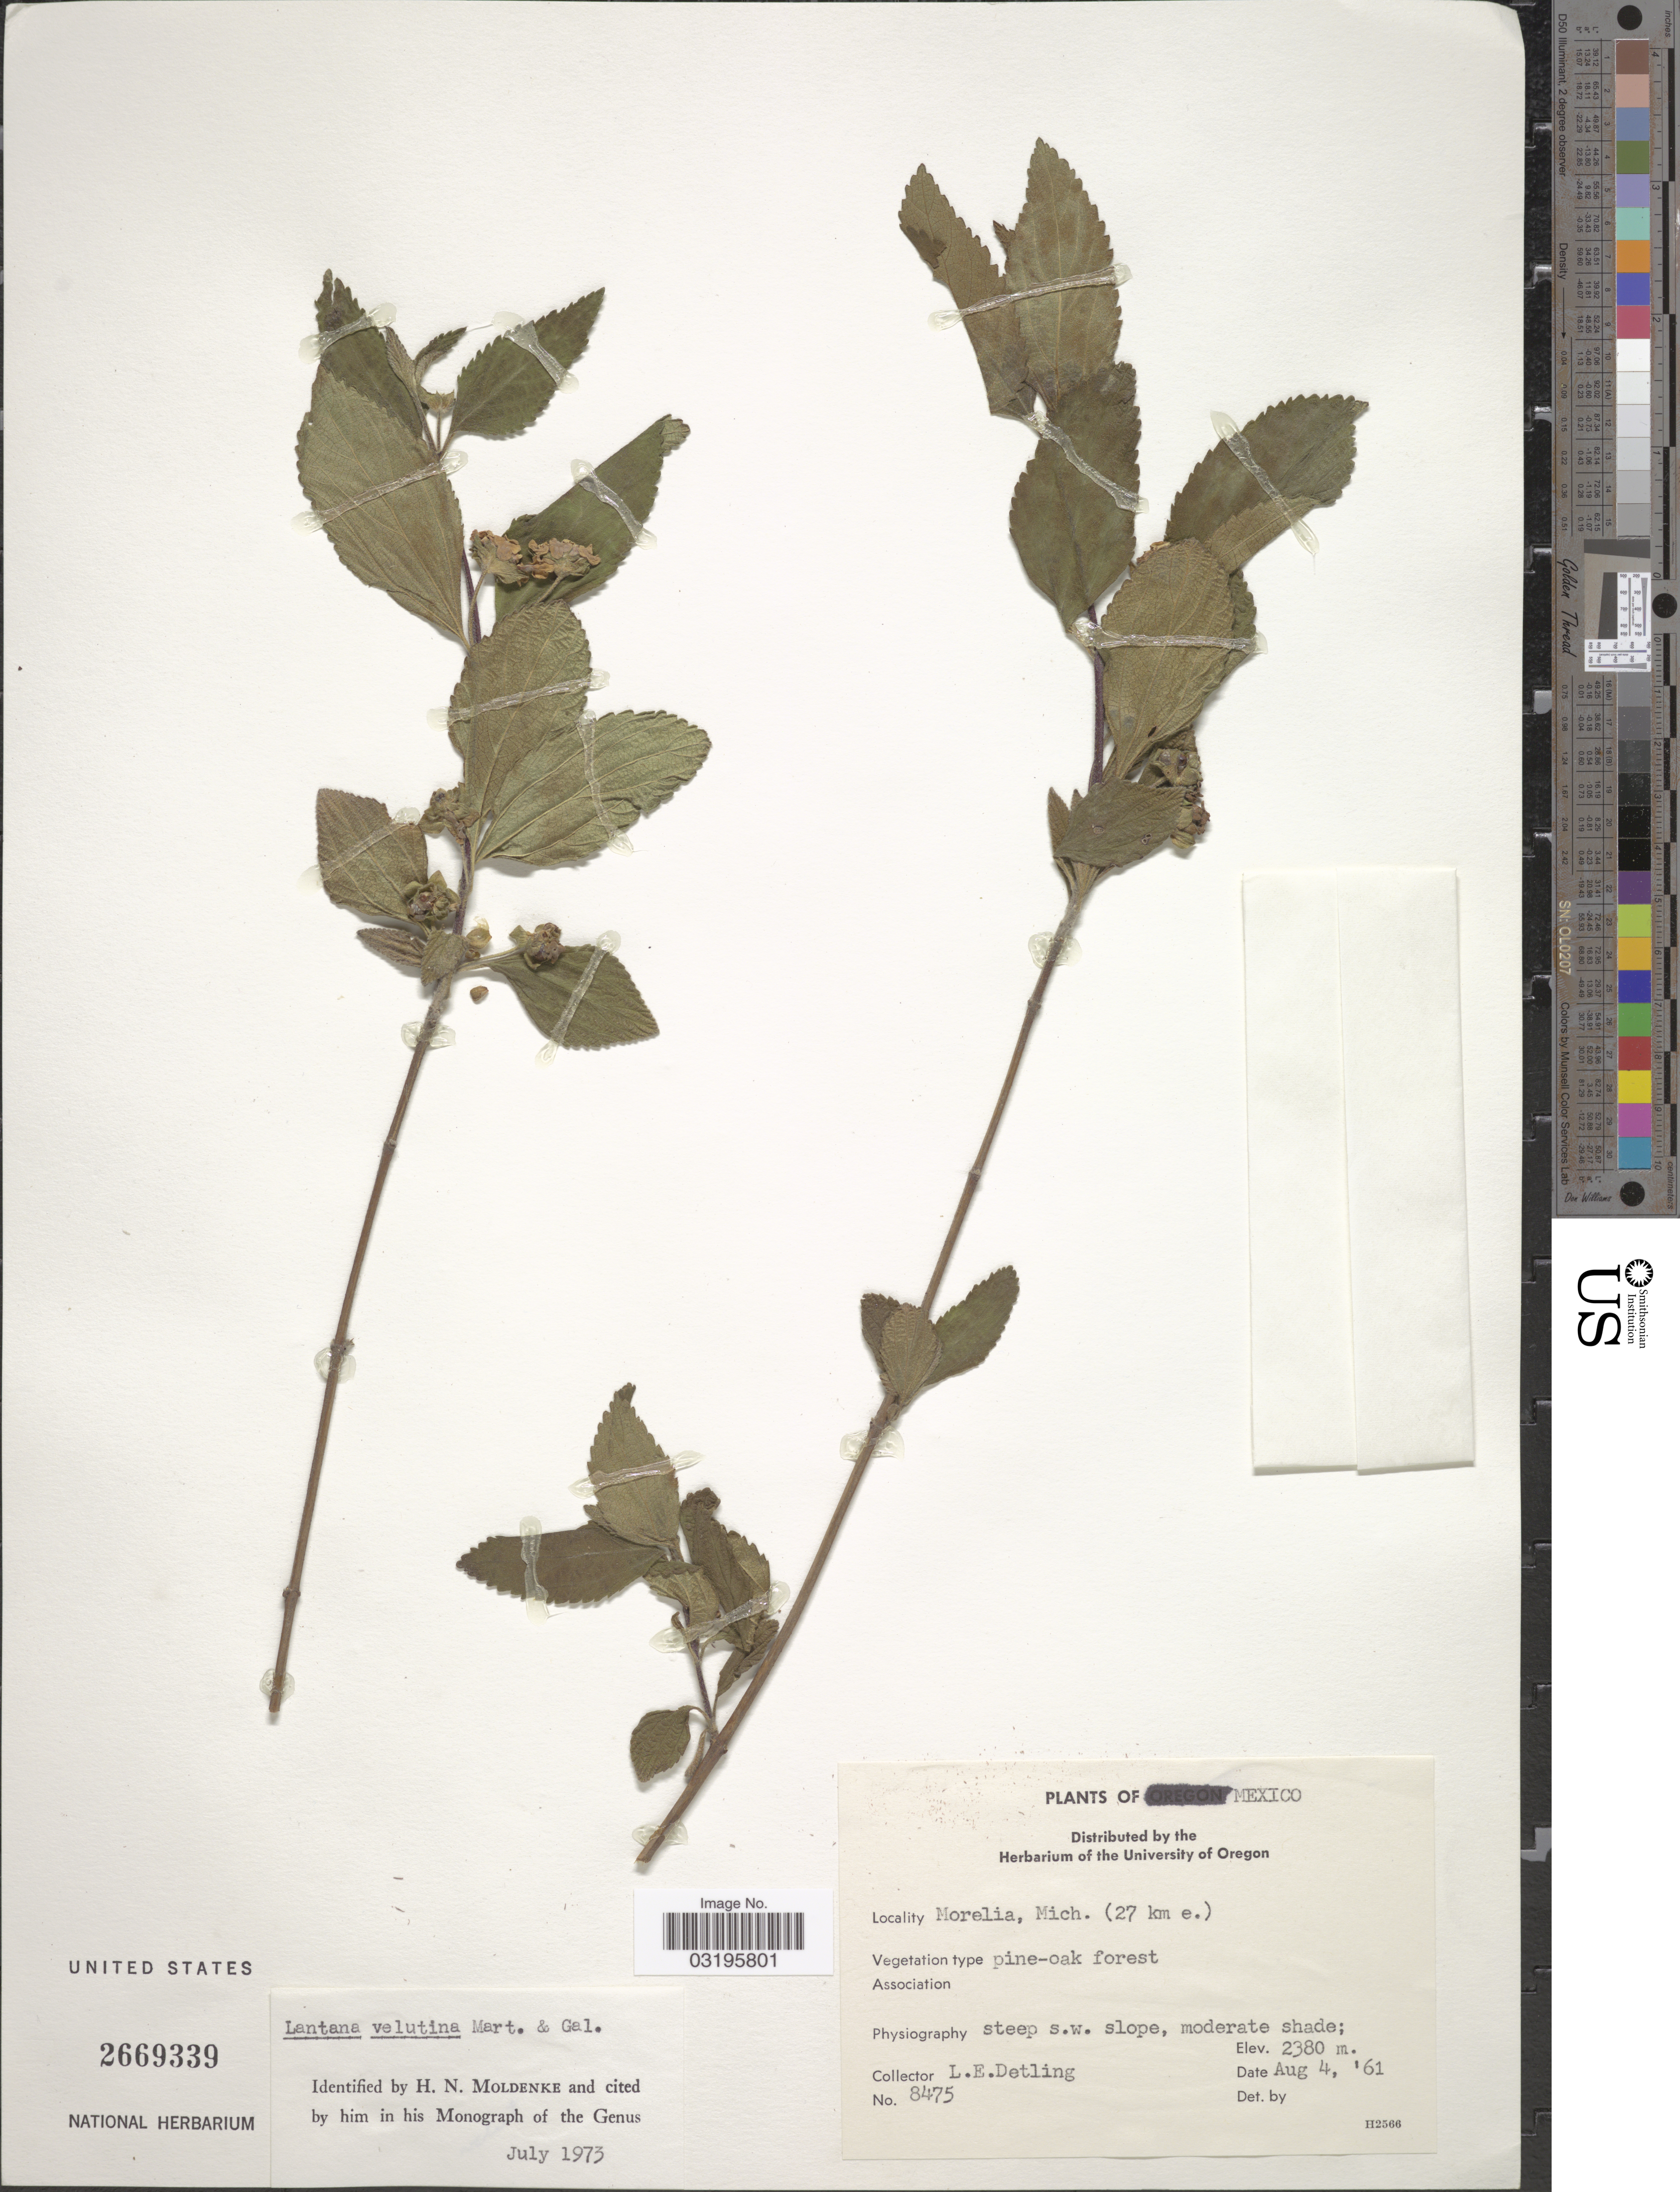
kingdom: Plantae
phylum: Tracheophyta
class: Magnoliopsida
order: Lamiales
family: Verbenaceae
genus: Lantana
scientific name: Lantana velutina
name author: M. Martens & Galeotti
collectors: L. E. Detling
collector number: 8475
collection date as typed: Transcribed d/m/y: 4/8/61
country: Mexico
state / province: Michoacán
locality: Morelia. (27 km e.).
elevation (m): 2380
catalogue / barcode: US 2669339